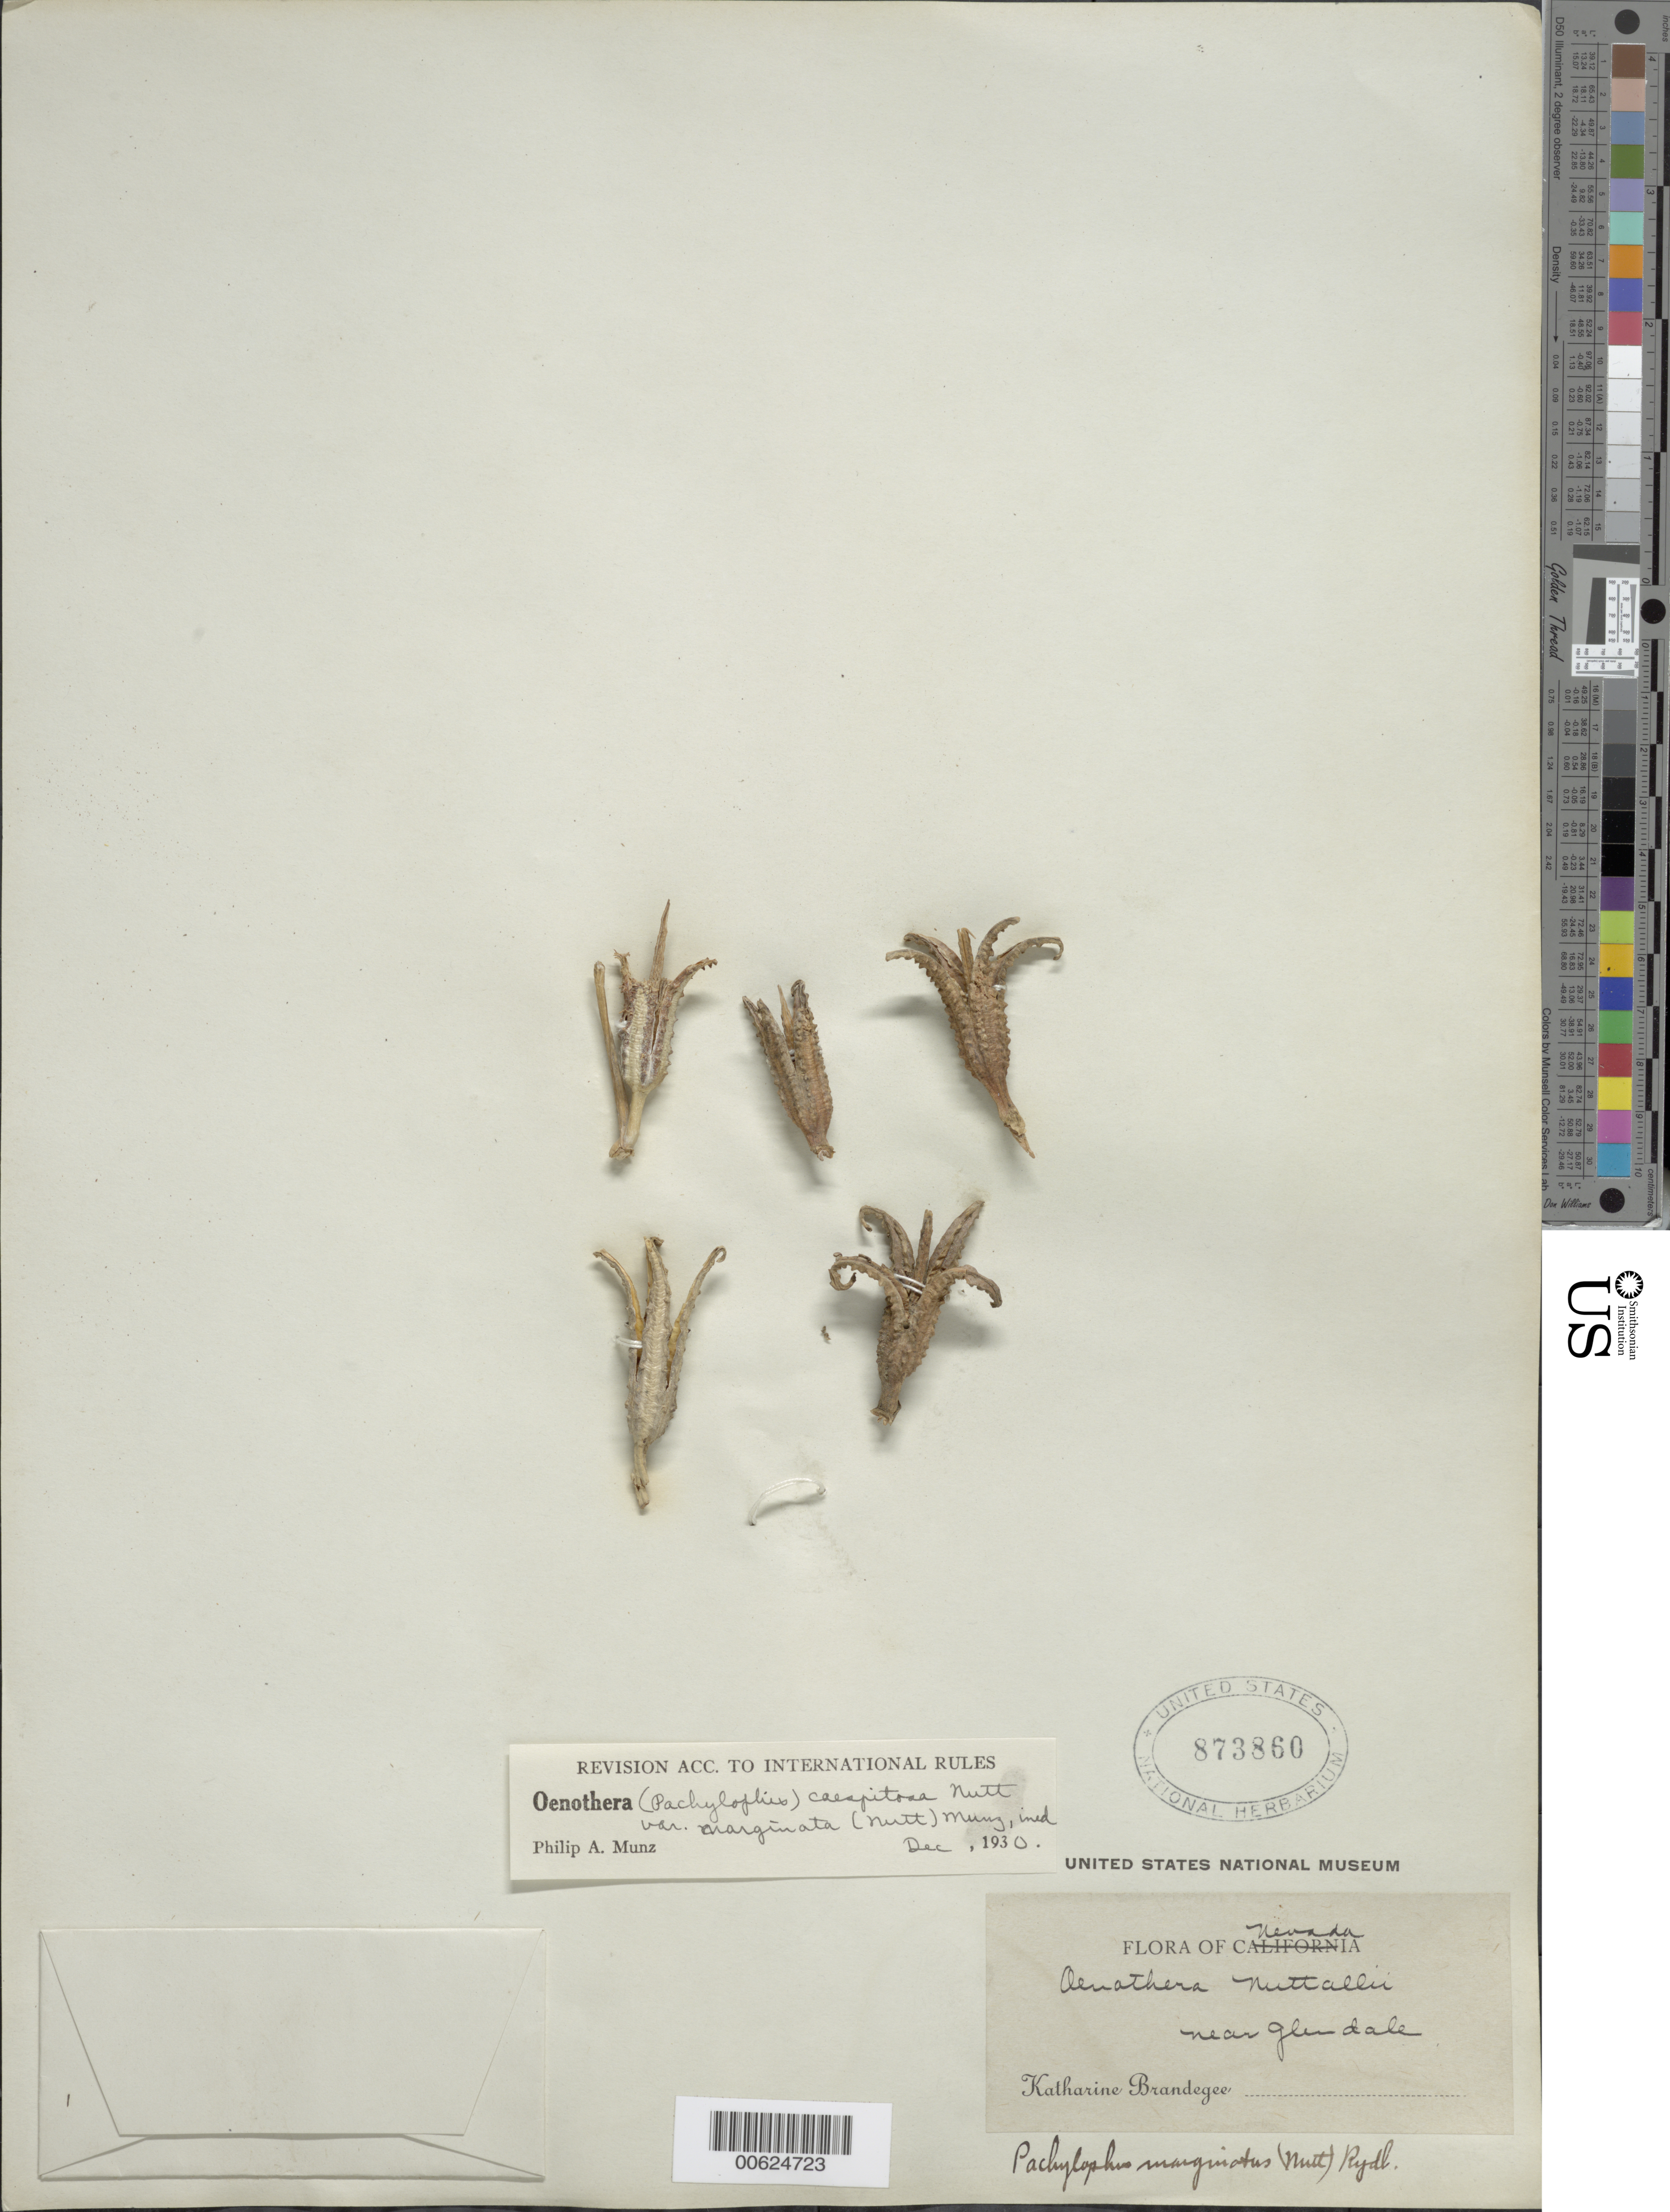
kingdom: Plantae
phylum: Tracheophyta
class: Magnoliopsida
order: Myrtales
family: Onagraceae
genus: Oenothera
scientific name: Oenothera cespitosa subsp. marginata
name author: (Nutt. ex Hook. & Arn.) Munz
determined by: Munz, Philip A.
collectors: M. K. Brandegee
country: United States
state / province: Nevada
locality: Near Glendale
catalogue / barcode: US 873860